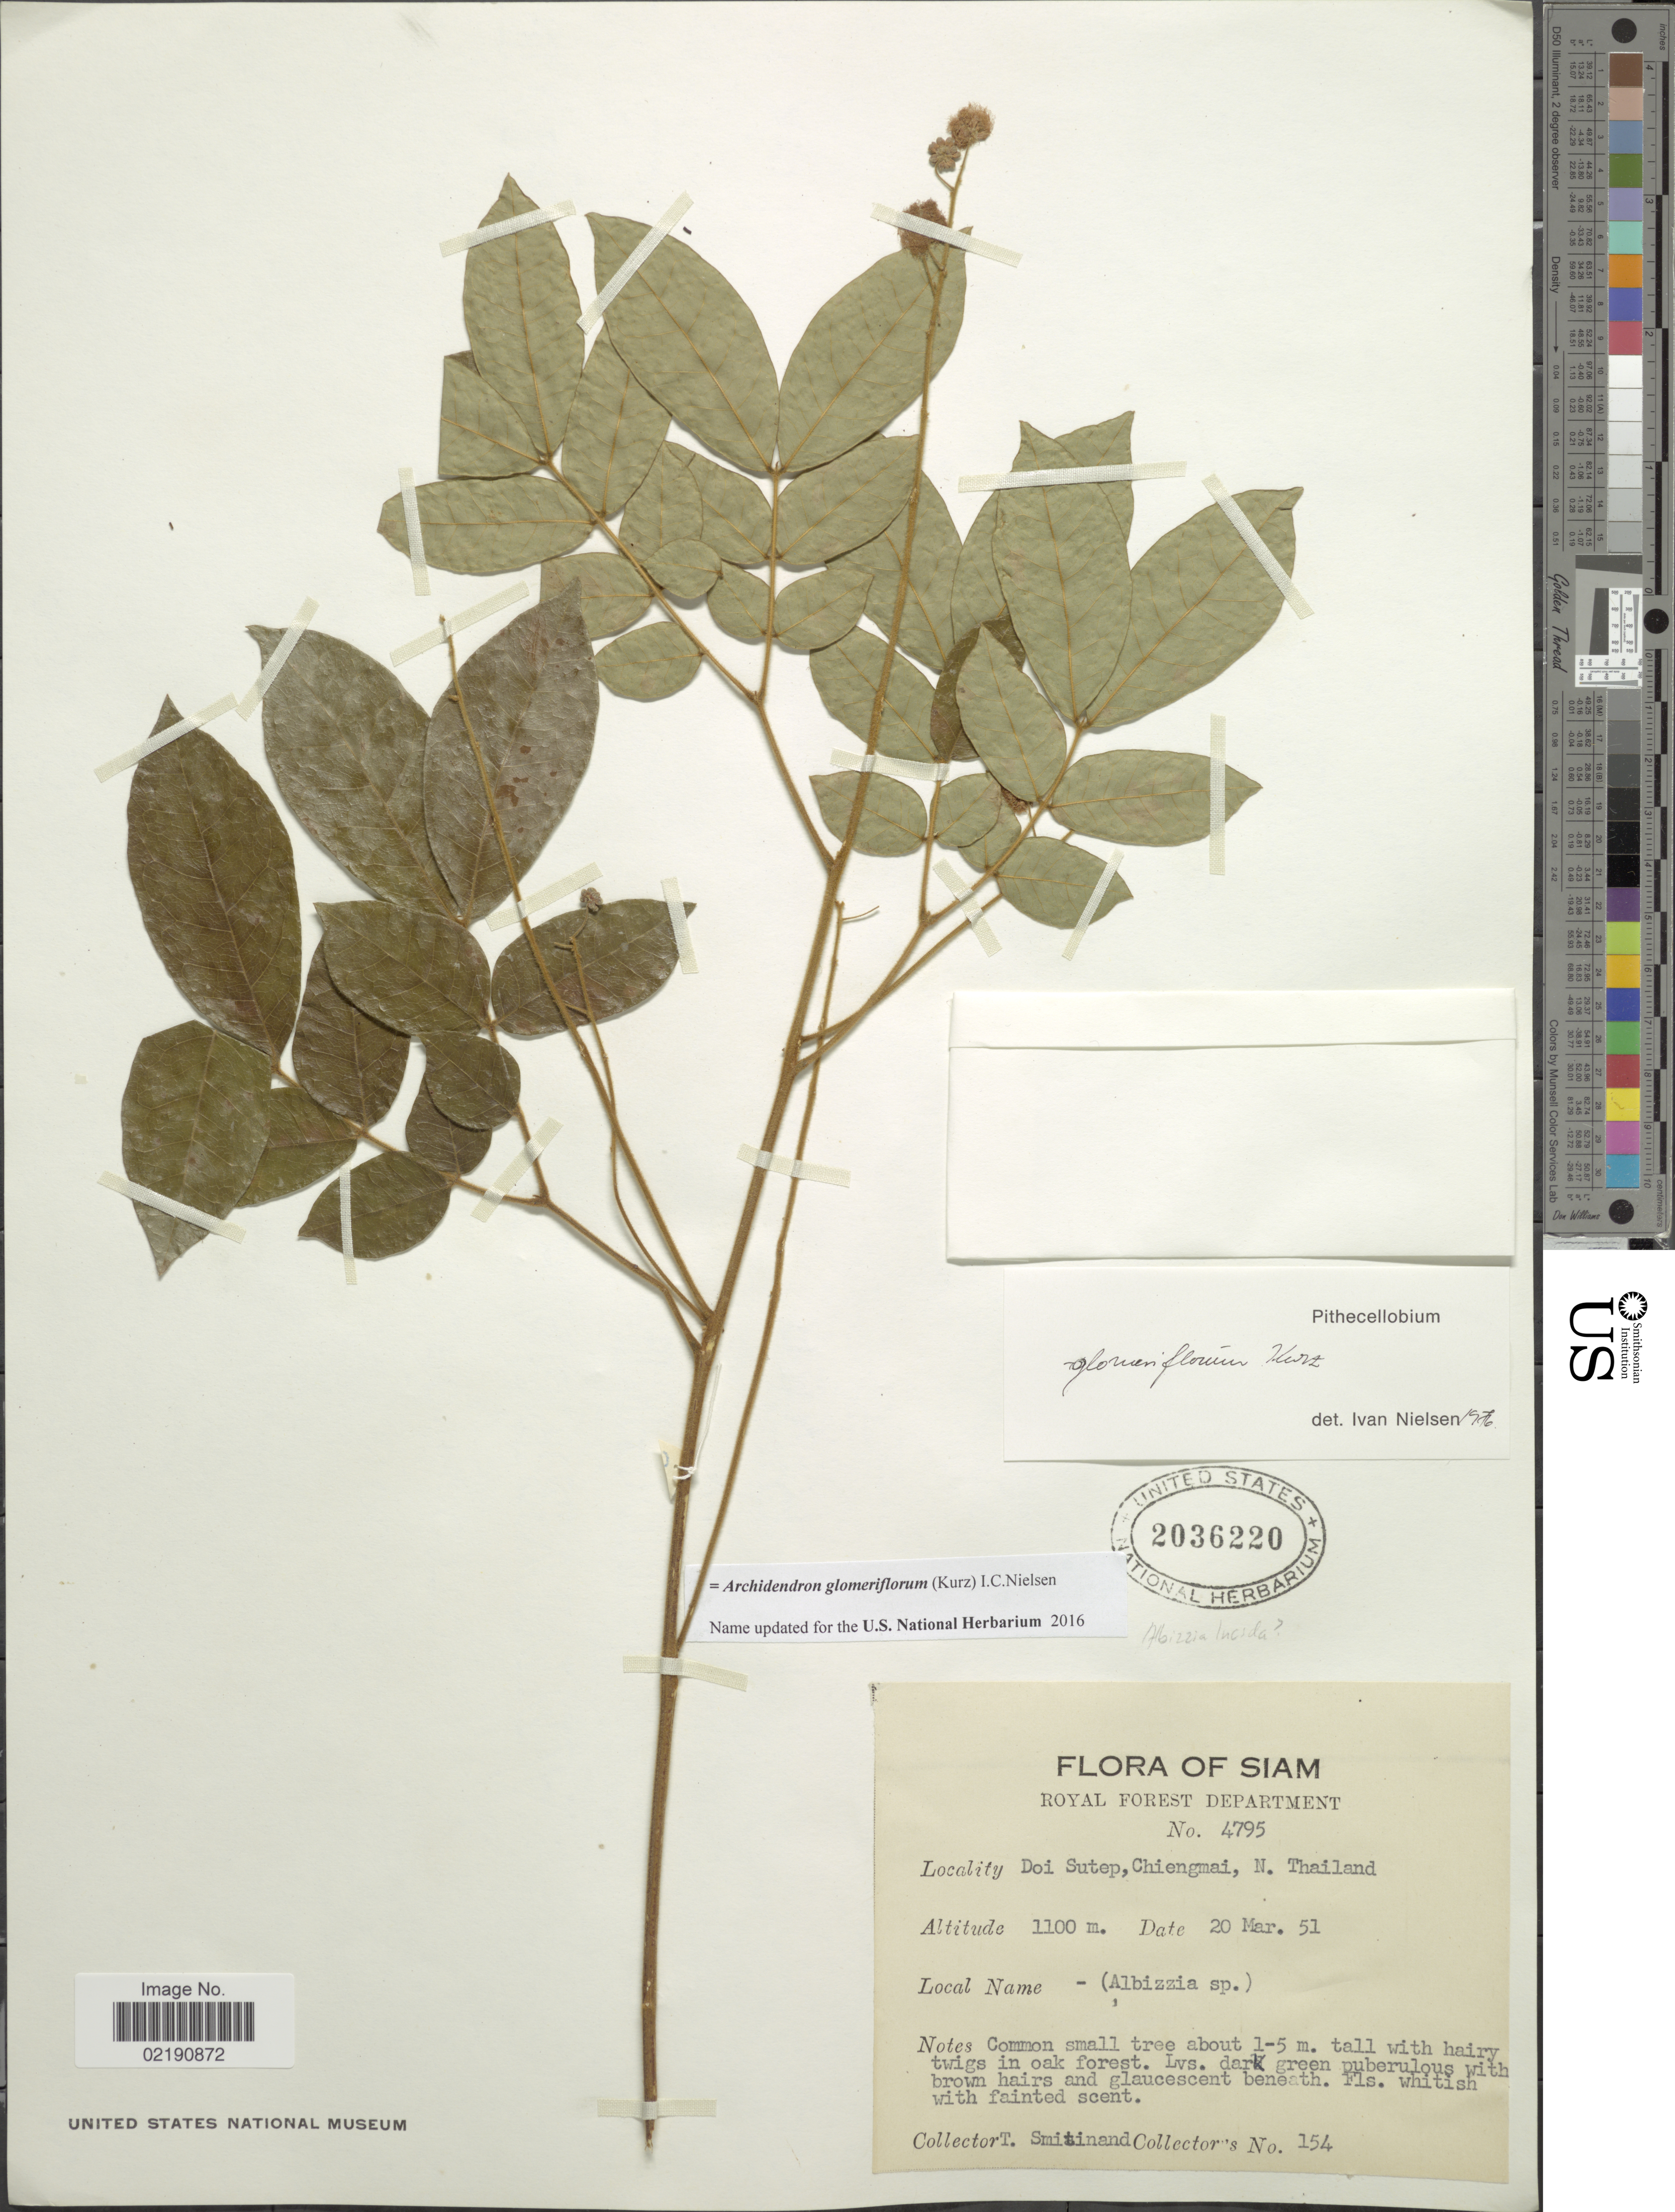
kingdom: Plantae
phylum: Tracheophyta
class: Magnoliopsida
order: Fabales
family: Fabaceae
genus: Archidendron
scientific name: Archidendron glomeriflorum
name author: (Kurz) I.C. Nielsen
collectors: T. Smitinand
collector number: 154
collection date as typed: Transcribed d/m/y: 20/3/51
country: Thailand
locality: Doi Sutep, Chiengmai, N. Thailand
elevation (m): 1100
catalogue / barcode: US 2036220